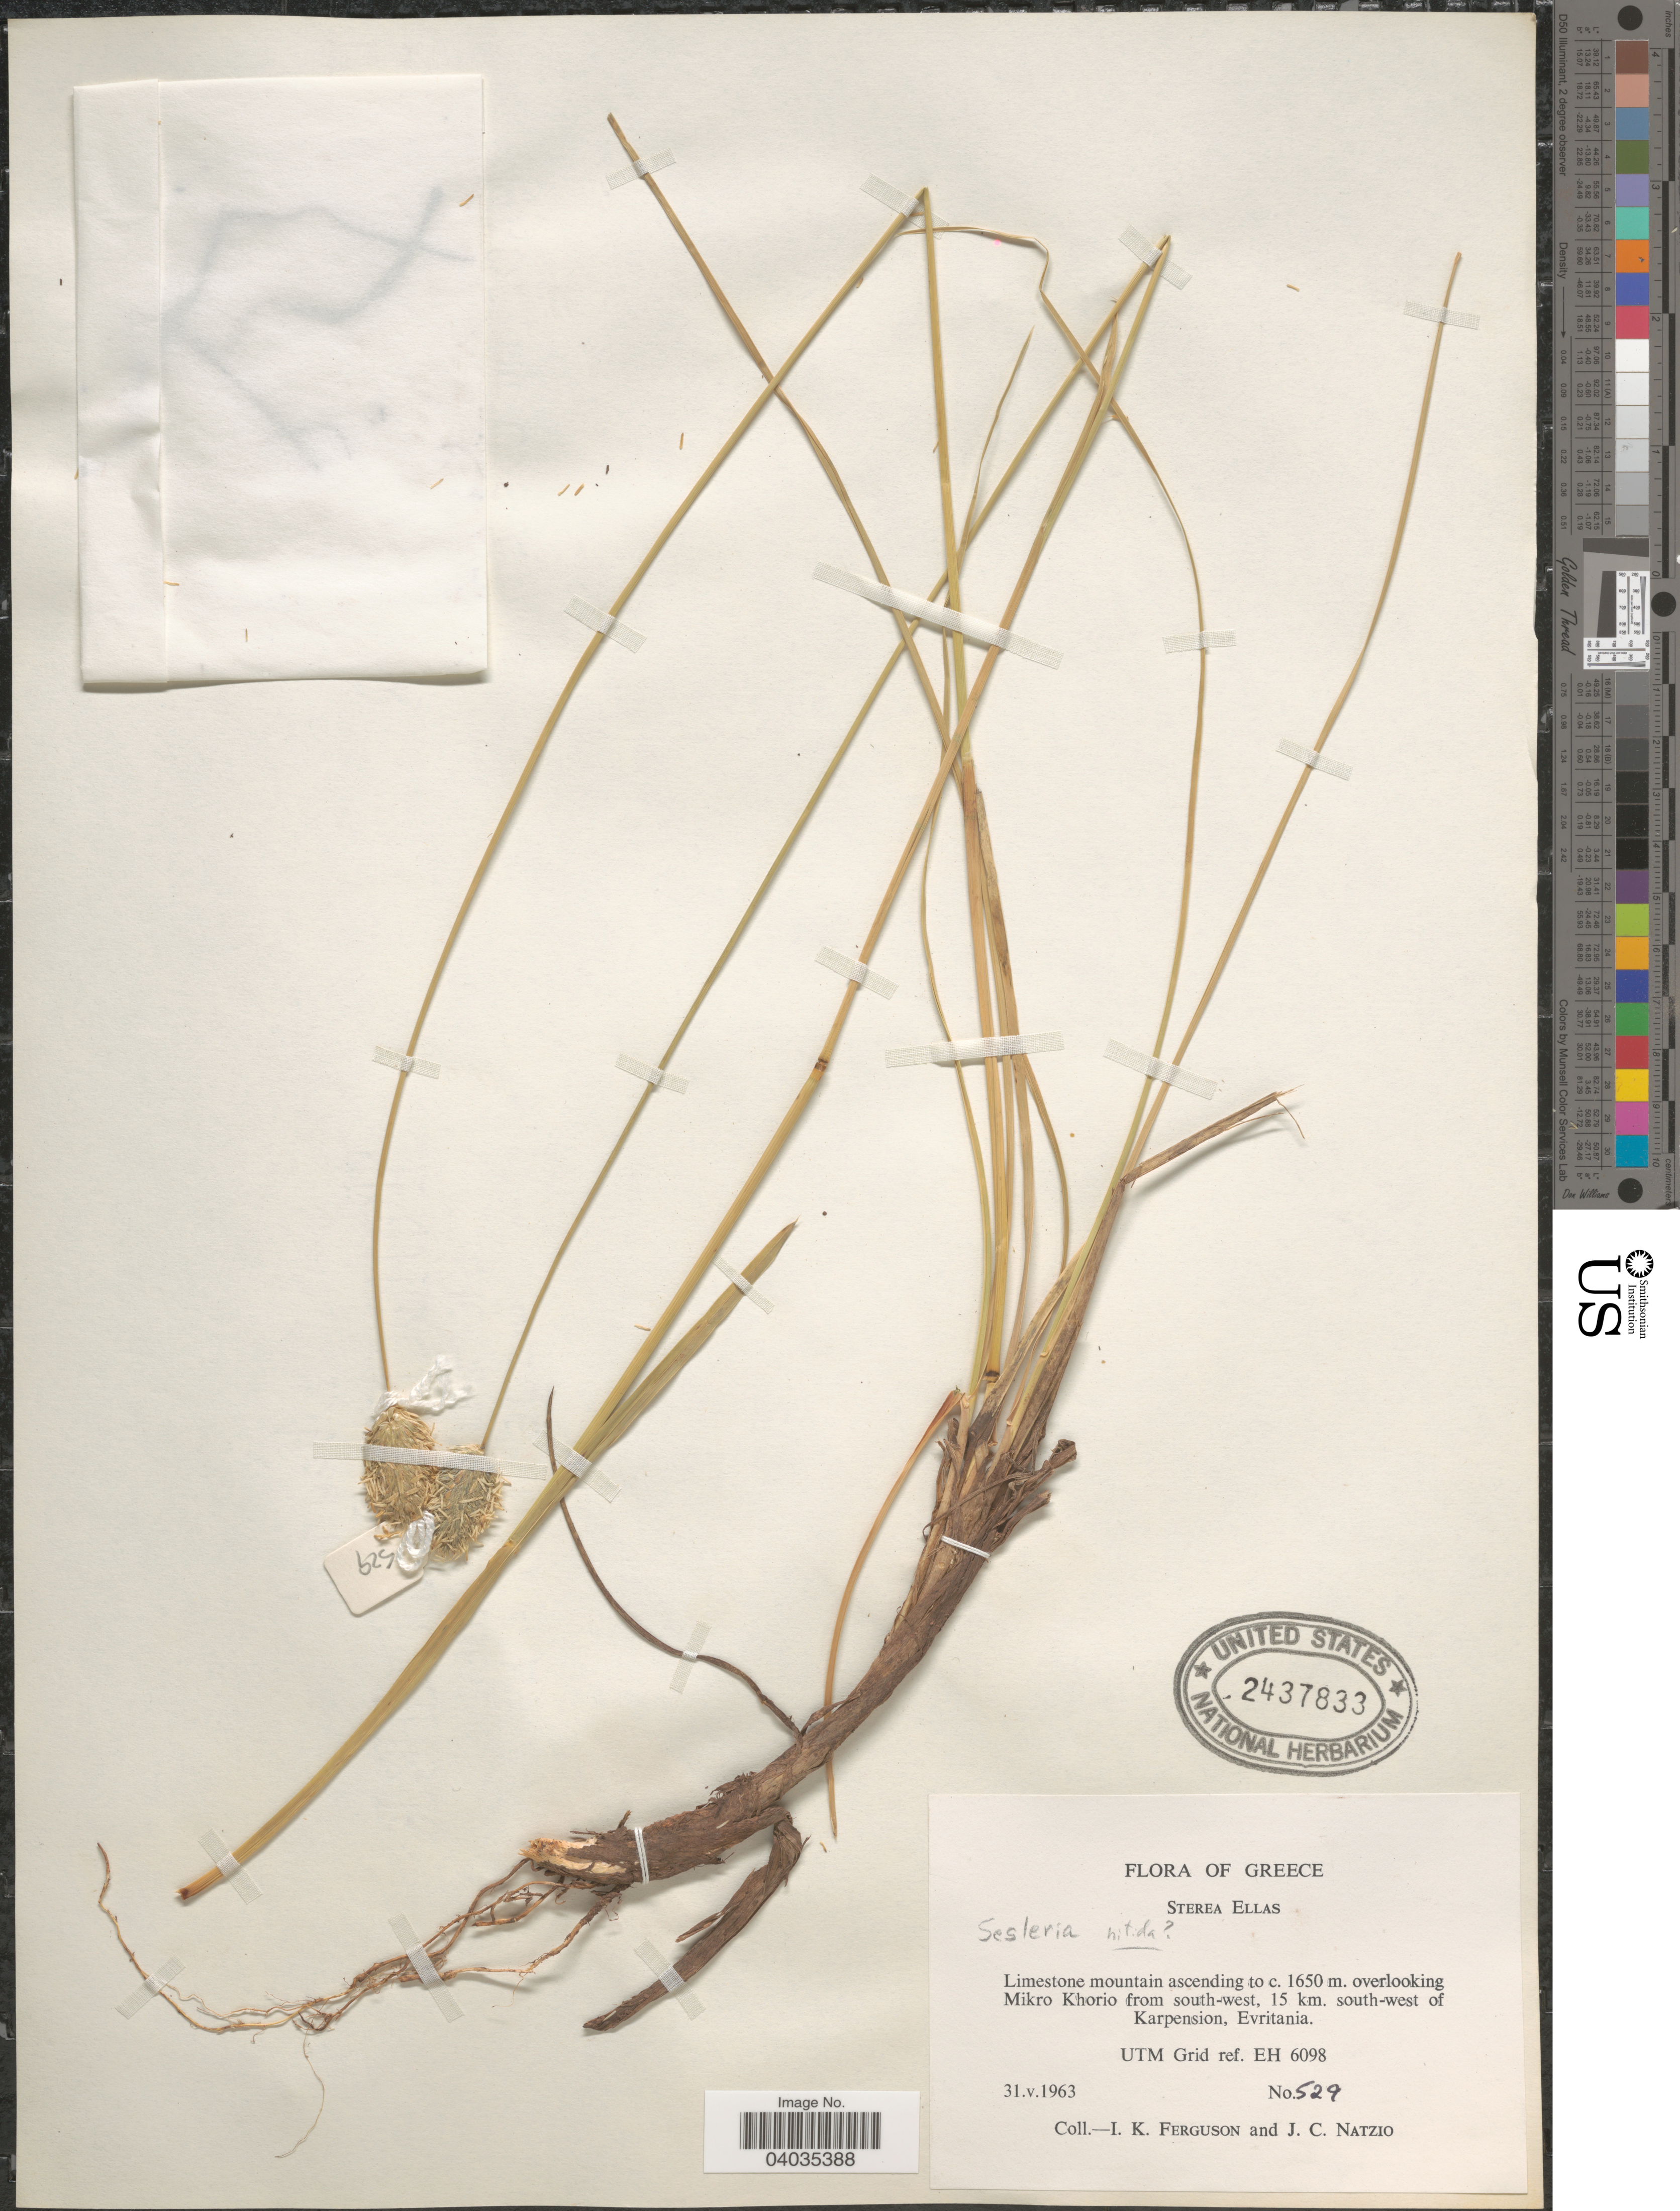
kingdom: Plantae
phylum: Tracheophyta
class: Liliopsida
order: Poales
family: Poaceae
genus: Sesleria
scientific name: Sesleria nitida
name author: Ten.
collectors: I. K. Ferguson & J. Natzio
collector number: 529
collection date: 1963-05-31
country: Greece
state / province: Central Greece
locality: Sterea Ellas. Limestone mountain ascending to c. 1650 m. overlooking Mikro Khorio from south-west, 15 km. south-west of Karpension, Evritania. UTM Grid ref. EH 6098.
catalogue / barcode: US 2437833